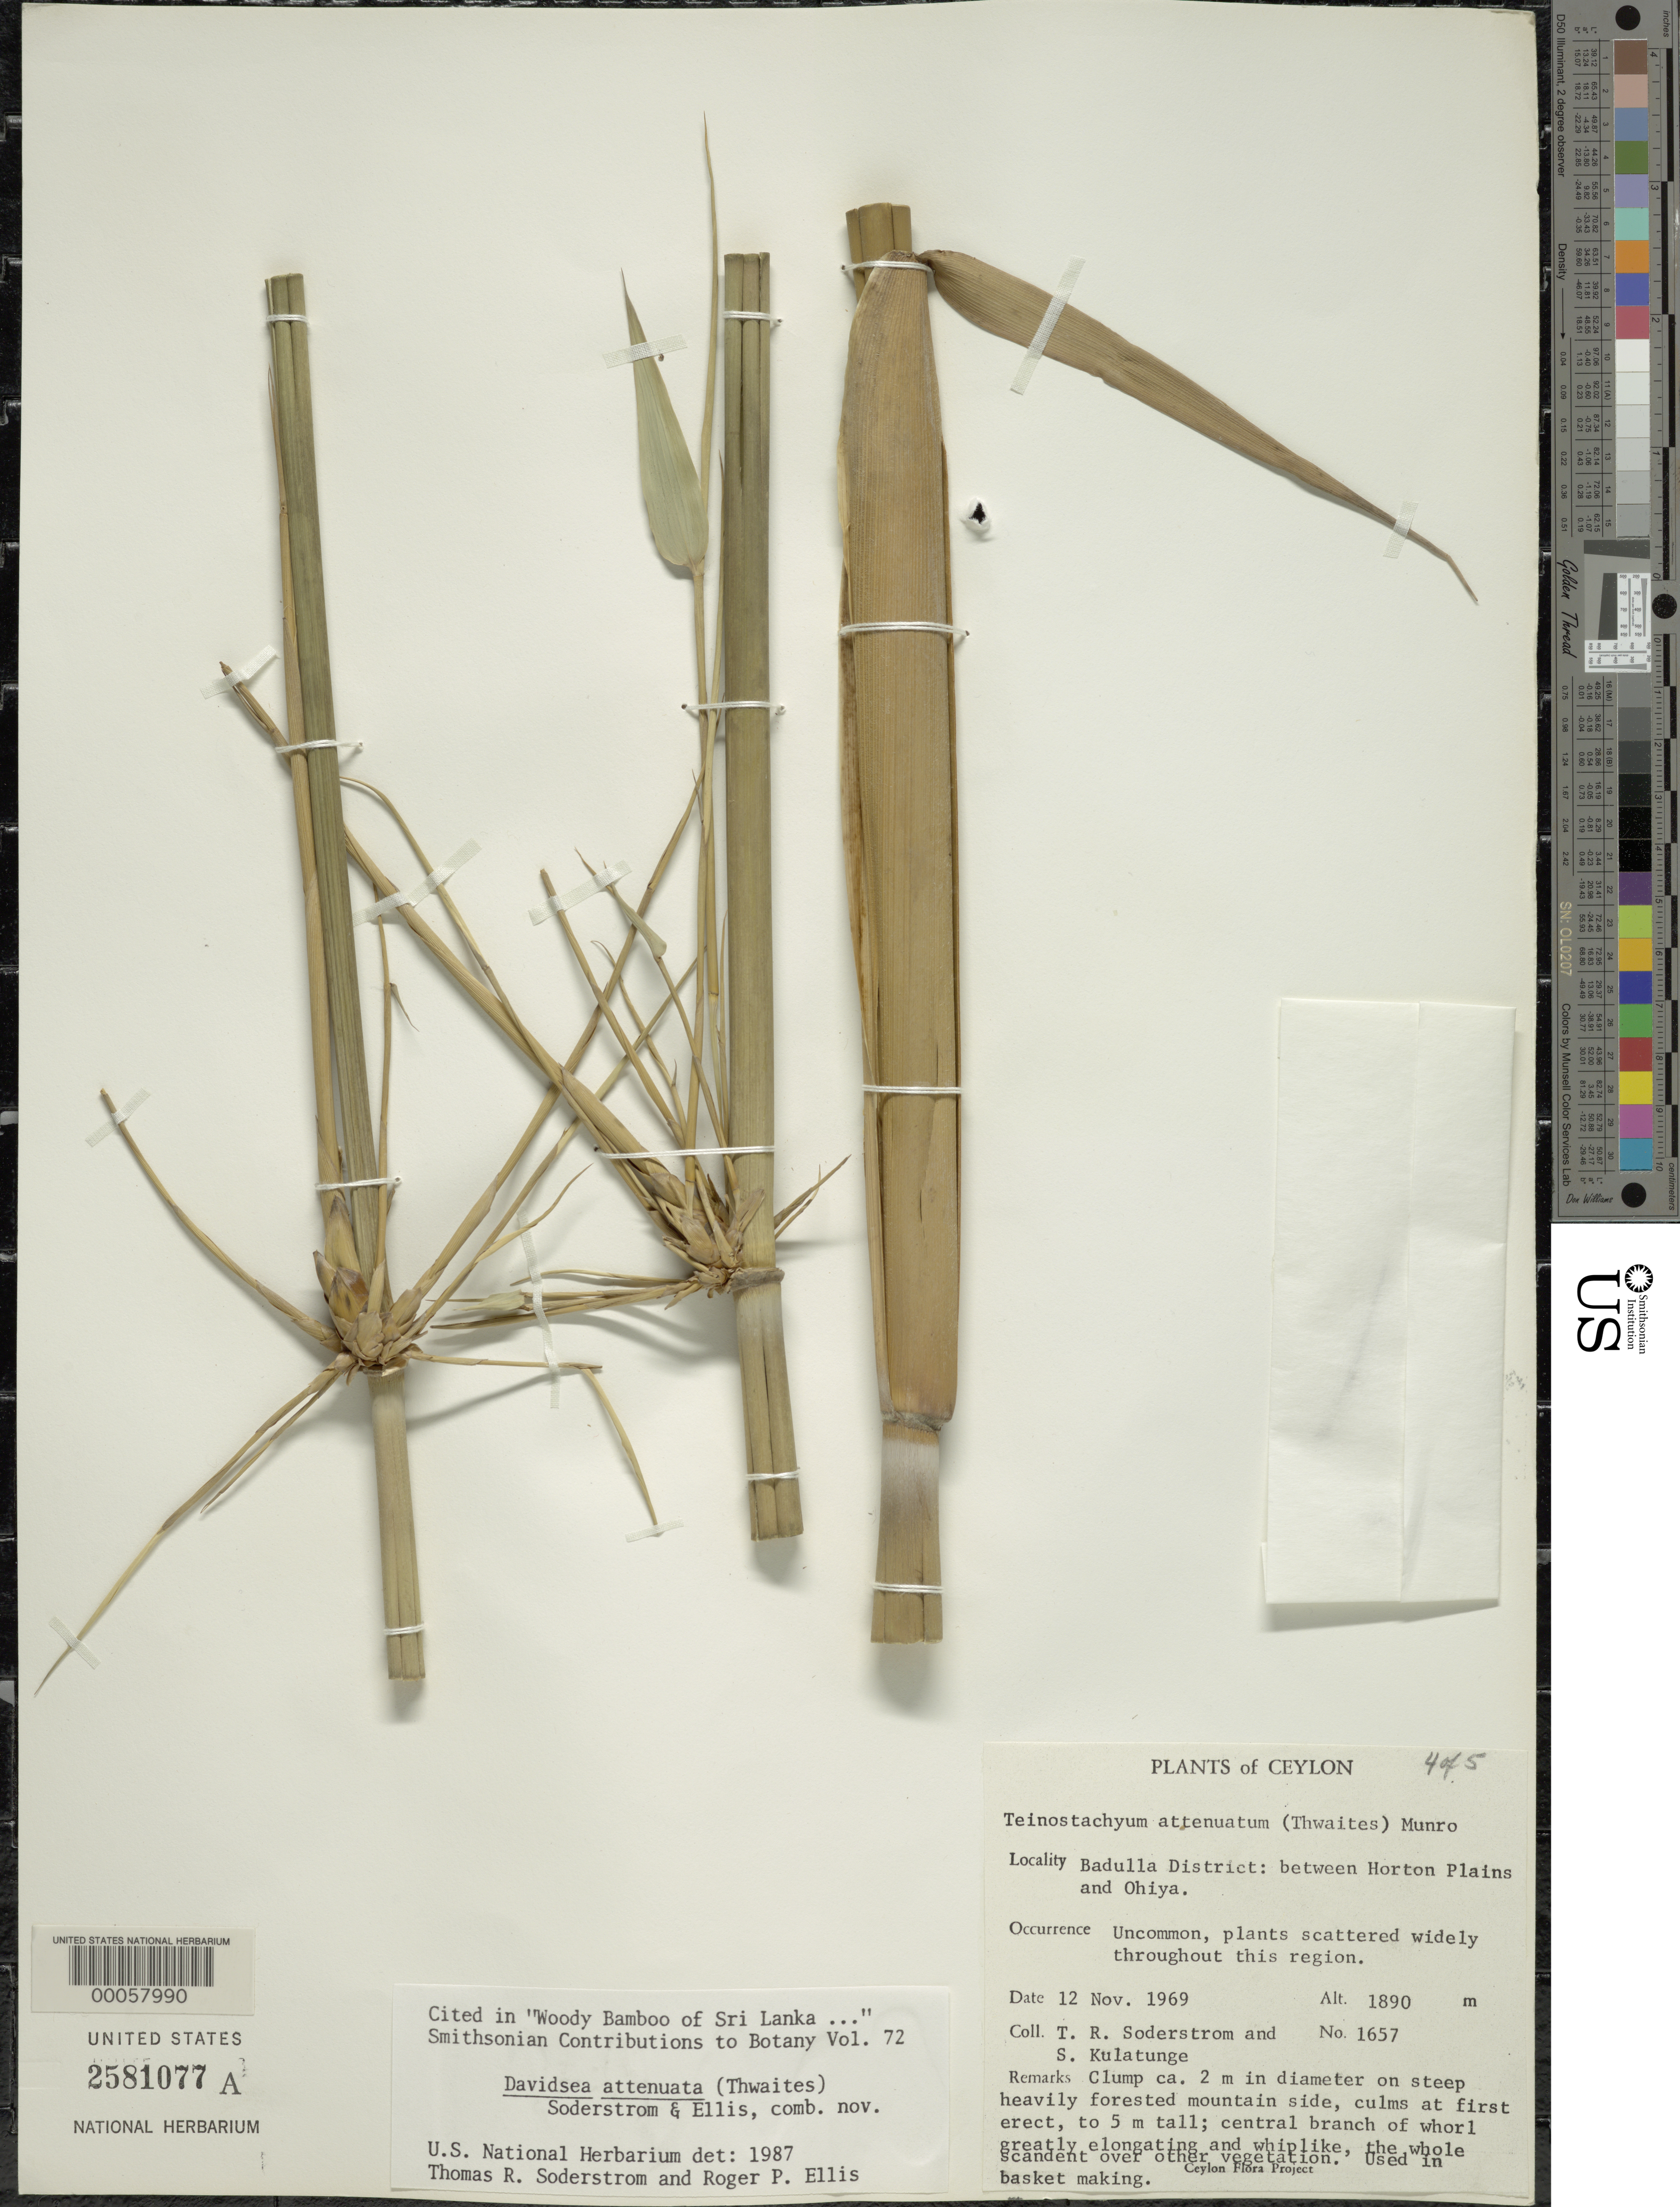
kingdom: Plantae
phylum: Tracheophyta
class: Liliopsida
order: Poales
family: Poaceae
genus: Davidsea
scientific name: Davidsea attenuata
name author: (Thwaites) Soderstr. & R.P. Ellis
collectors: T. R. Soderstrom & S. Kulatunge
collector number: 1657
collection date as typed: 12 Nov 1969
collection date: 1969-11-12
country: Sri Lanka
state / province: Uva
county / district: Badulla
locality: Between horton plains and ohiya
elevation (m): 1890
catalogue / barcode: US 2581077A